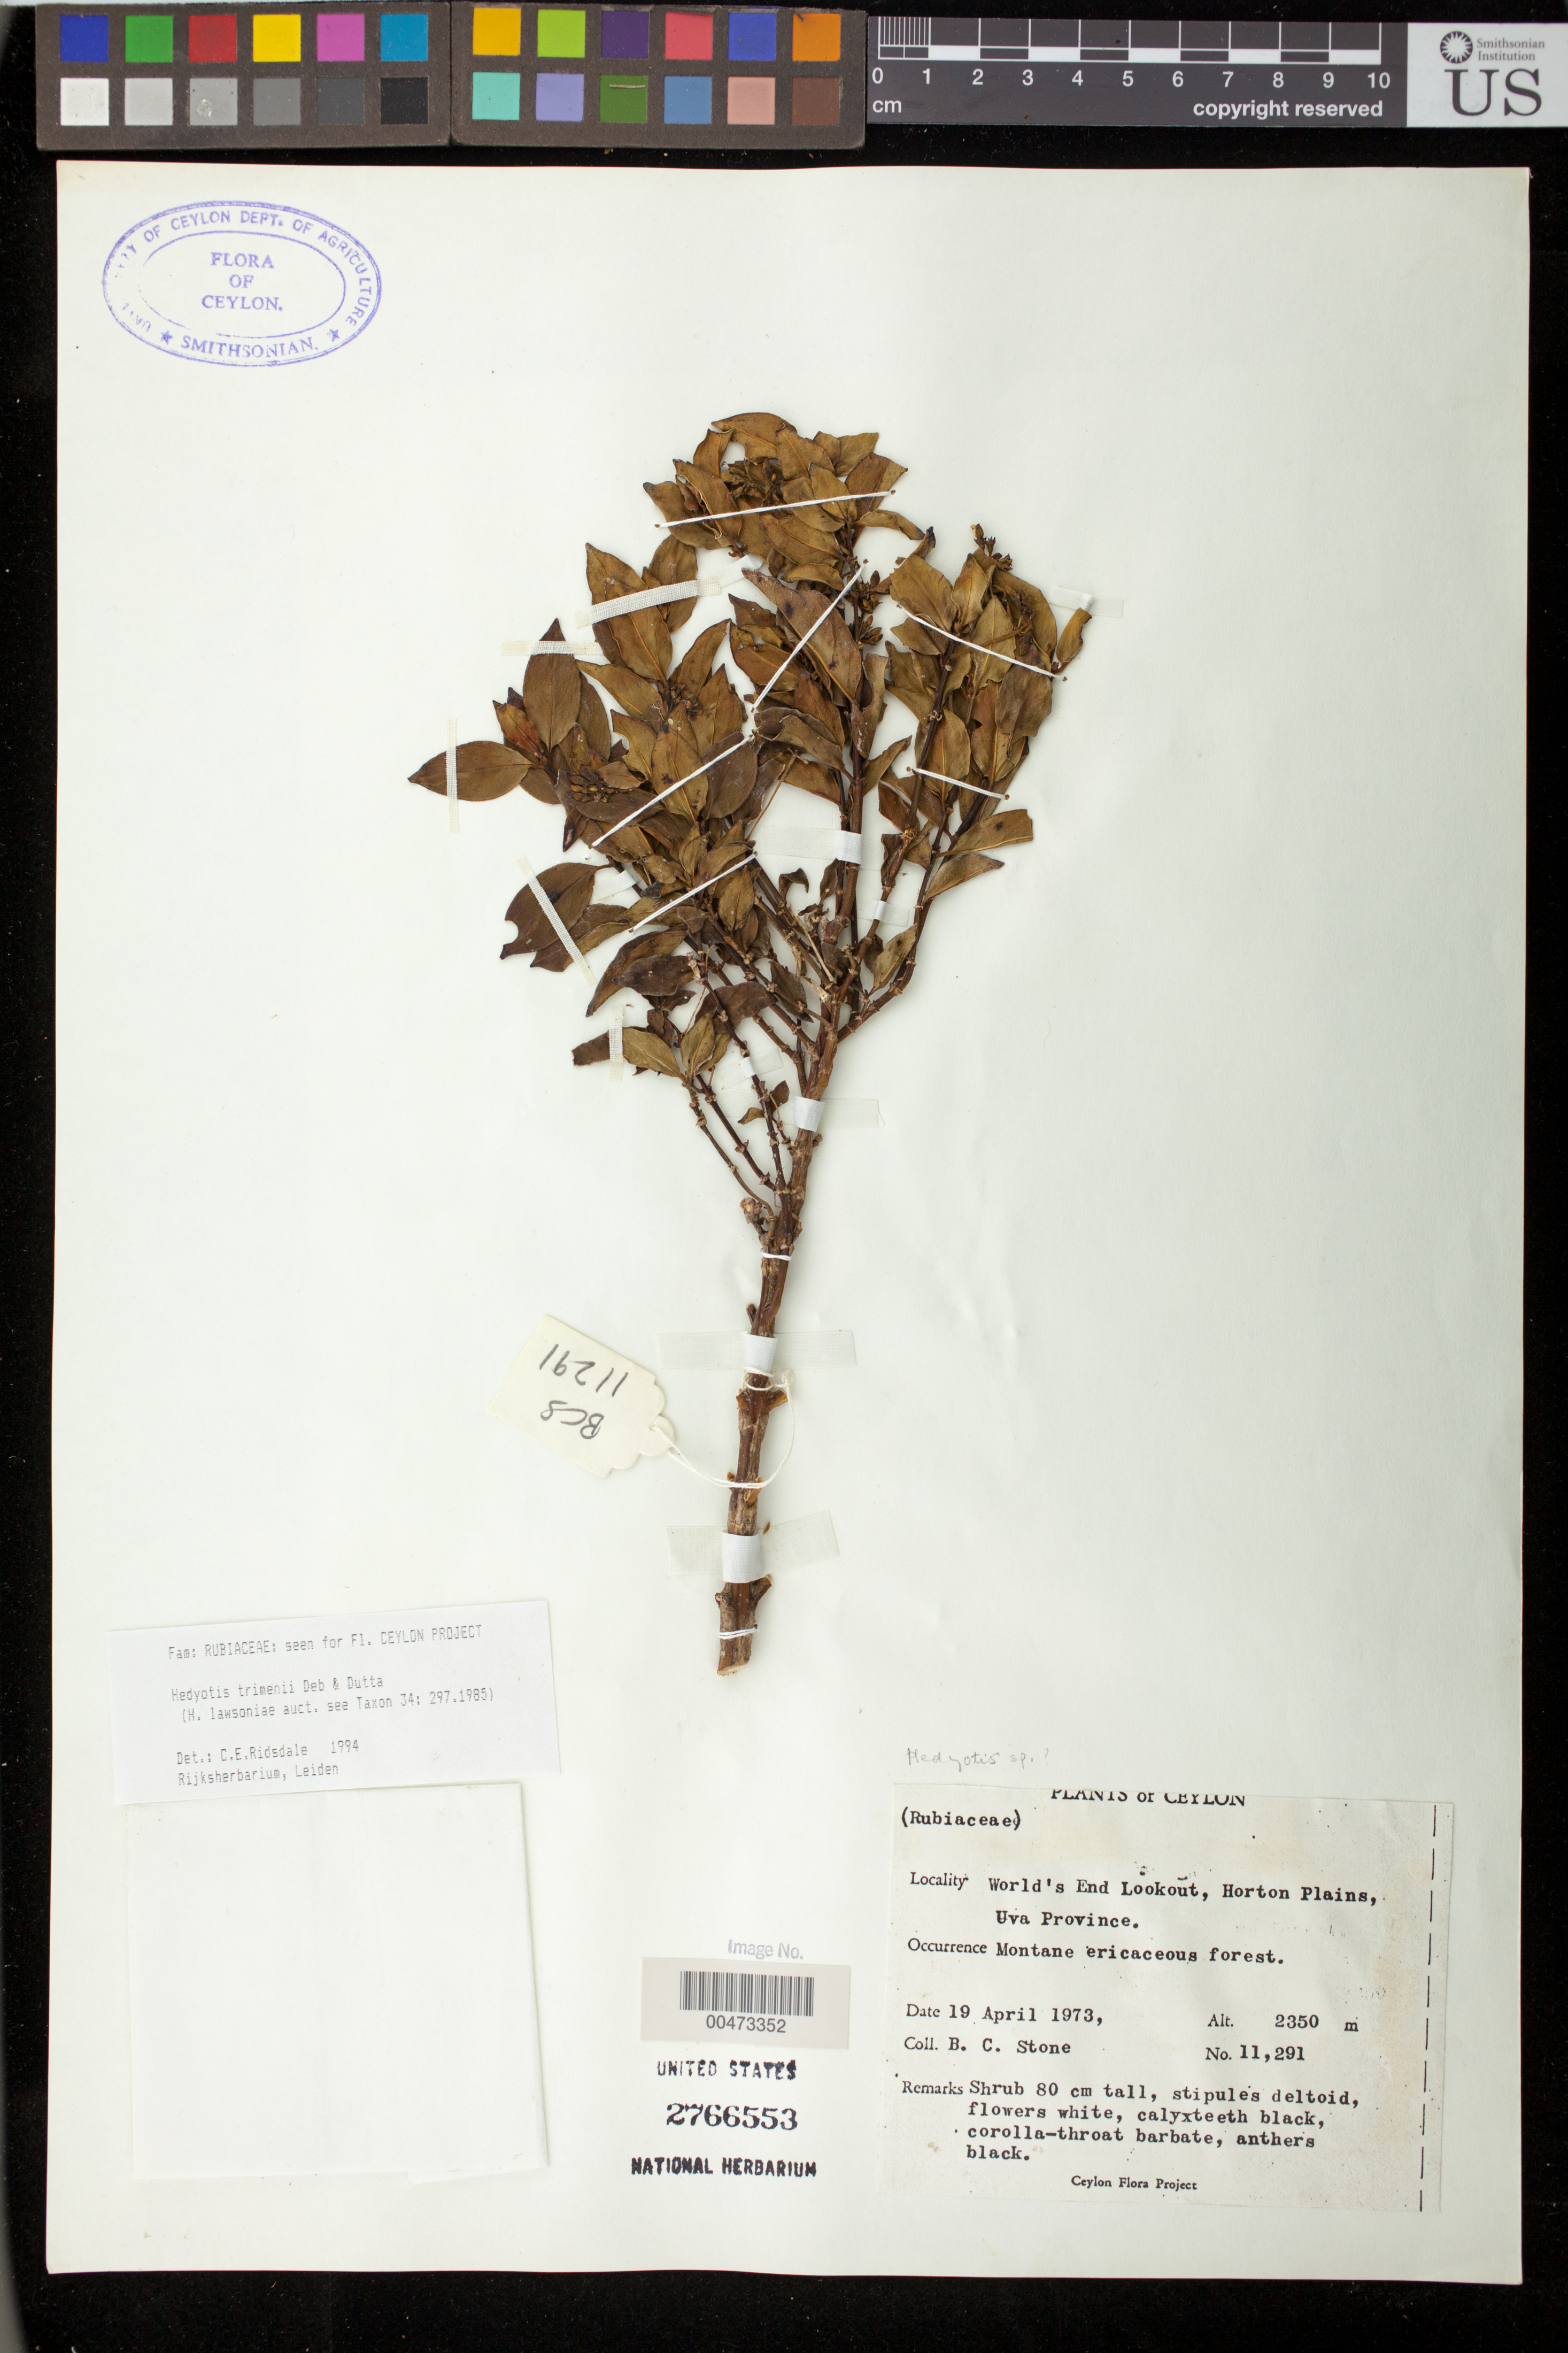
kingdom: Plantae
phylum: Tracheophyta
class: Magnoliopsida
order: Gentianales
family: Rubiaceae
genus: Hedyotis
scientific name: Hedyotis trimenii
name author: Deb & R. Dutta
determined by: Ridsdale, C. E.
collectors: B. C. Stone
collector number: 11291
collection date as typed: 19 Apr 1973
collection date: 1973-04-19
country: Sri Lanka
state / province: Uva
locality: World's End Lookout, Horton Plains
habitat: Montane ericaceous forest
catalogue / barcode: US 2766553